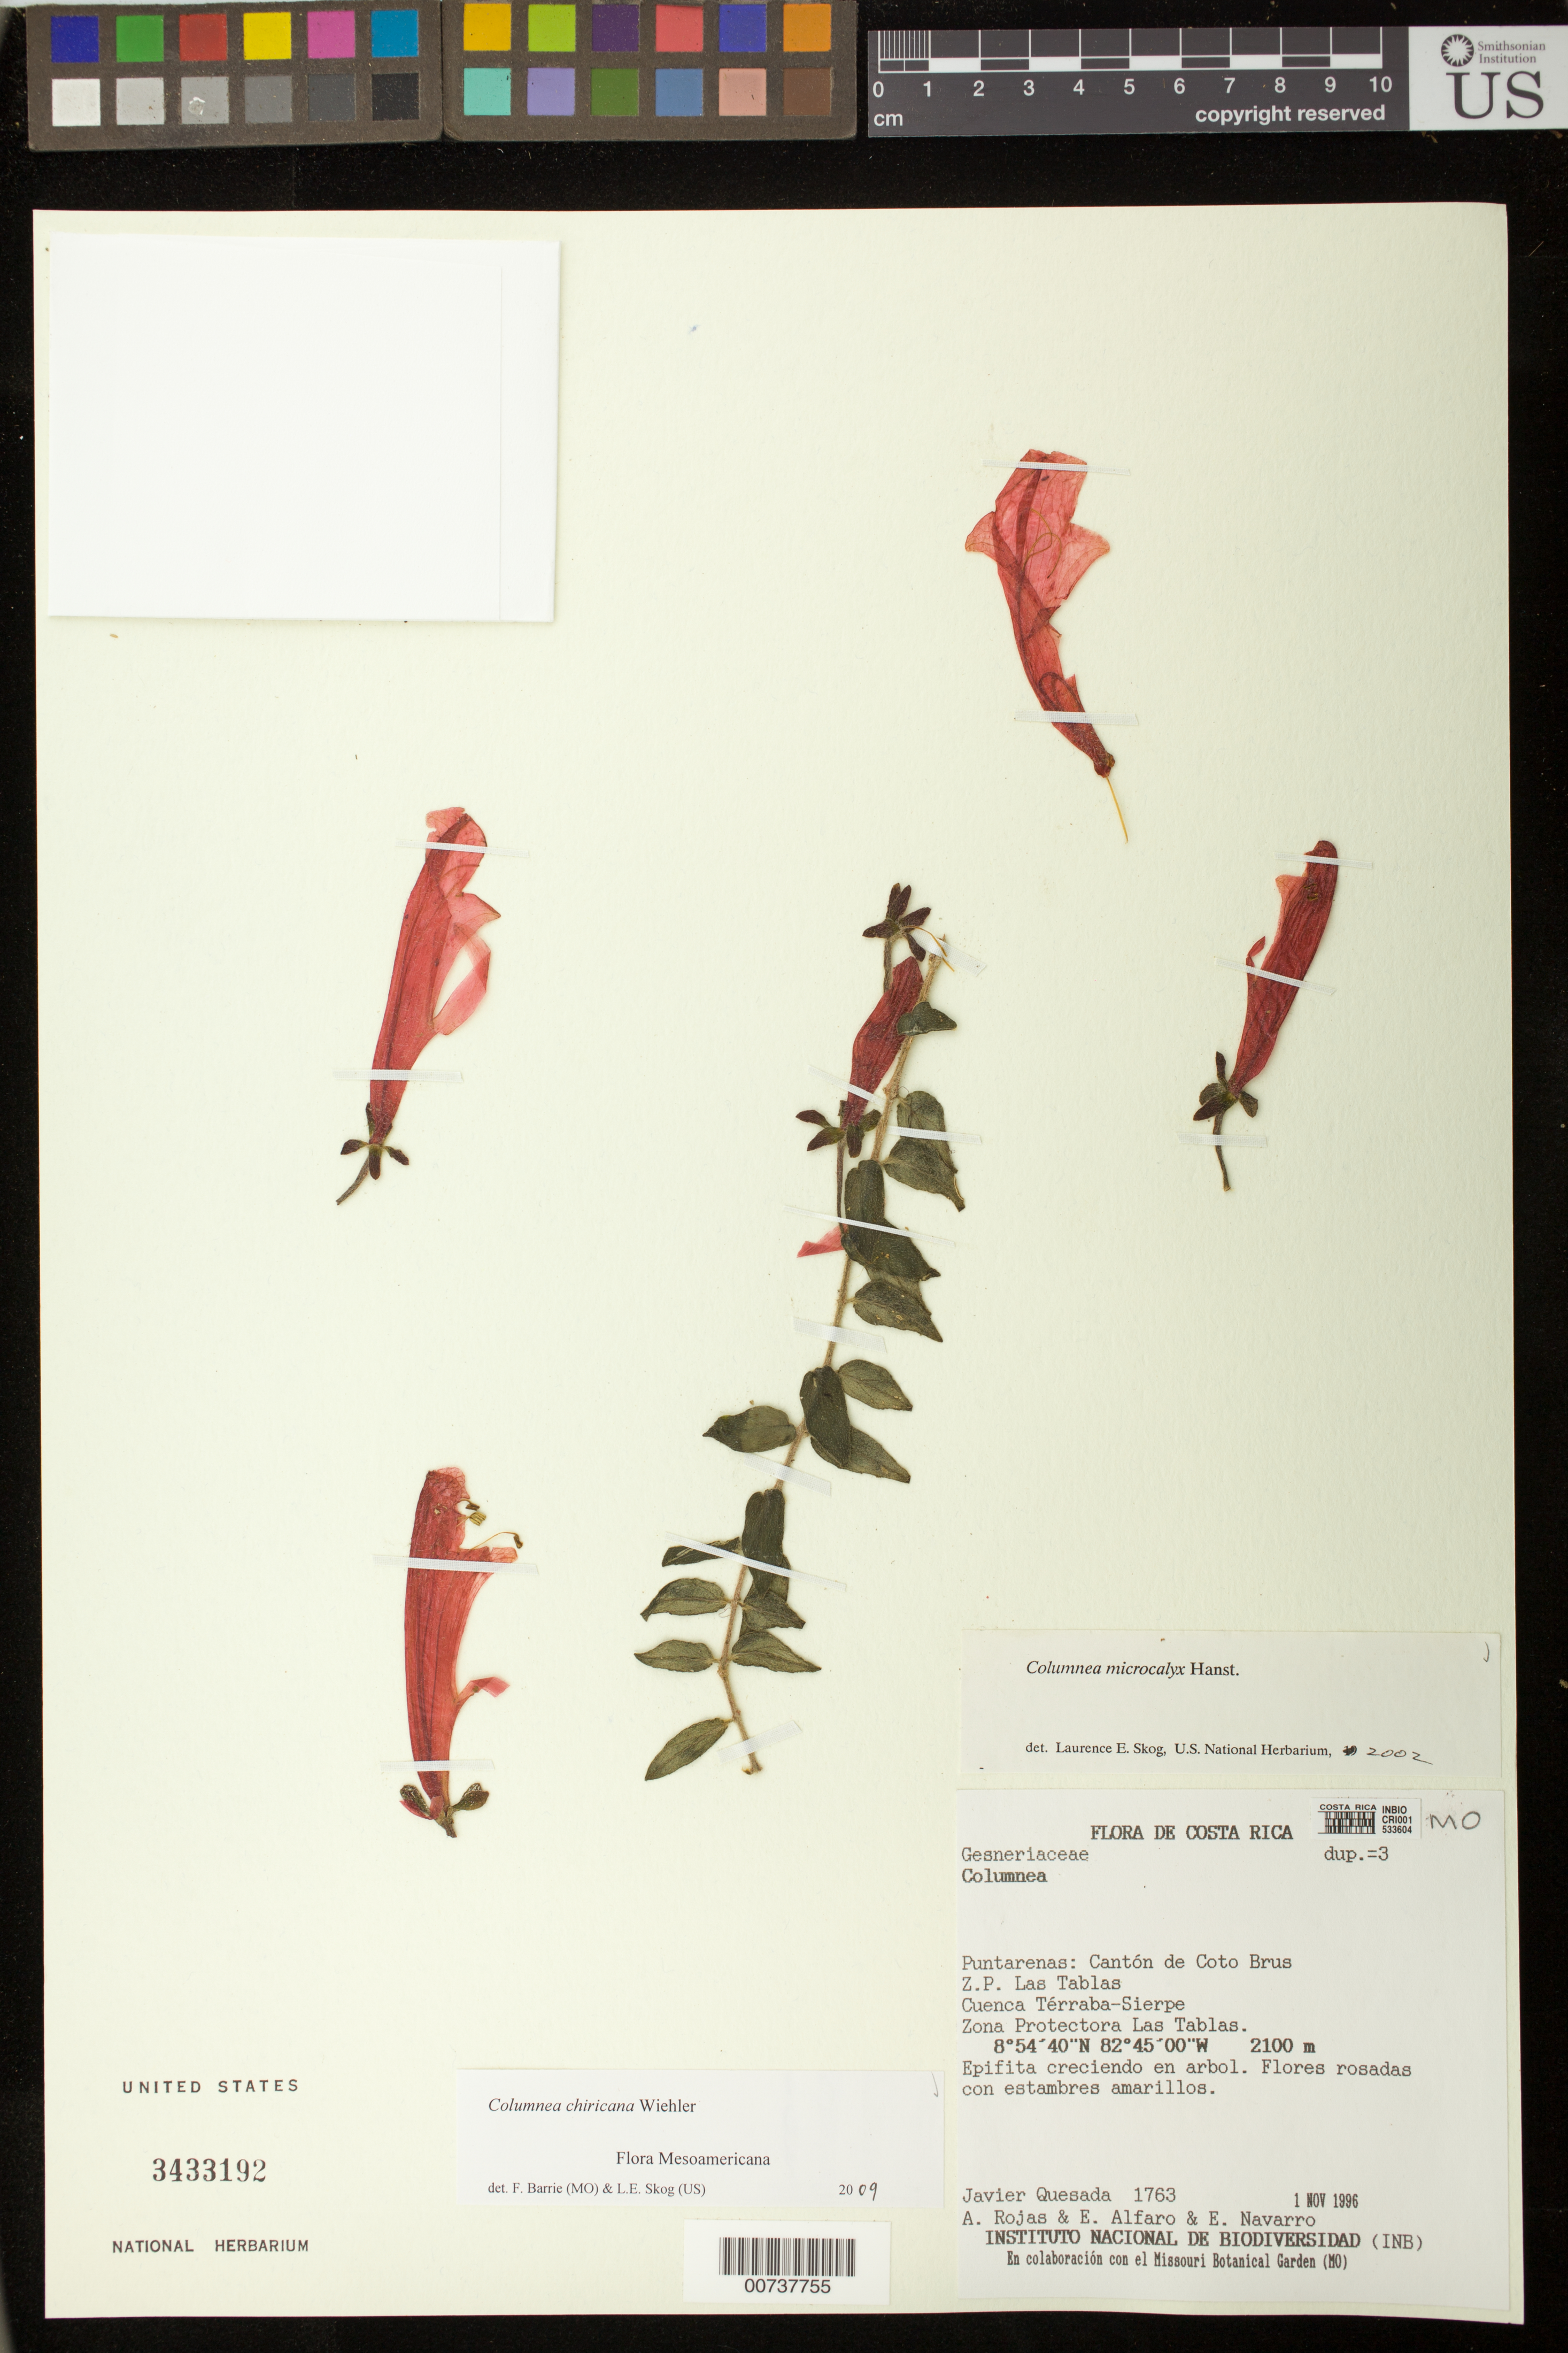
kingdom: Plantae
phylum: Tracheophyta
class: Magnoliopsida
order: Lamiales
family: Gesneriaceae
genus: Columnea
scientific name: Columnea chiricana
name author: Wiehler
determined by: Barrie, F. R.; Skog, Laurence E.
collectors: J. Quesada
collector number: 1763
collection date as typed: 01 Nov 1996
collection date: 1996-11-01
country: Costa Rica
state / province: Puntarenas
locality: Cantón de Coto Brus, Z.P. Las Tablas, cuenca Térraba-Sierpe, Zona Protectora Las Tablas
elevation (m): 2100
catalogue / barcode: US 3433192